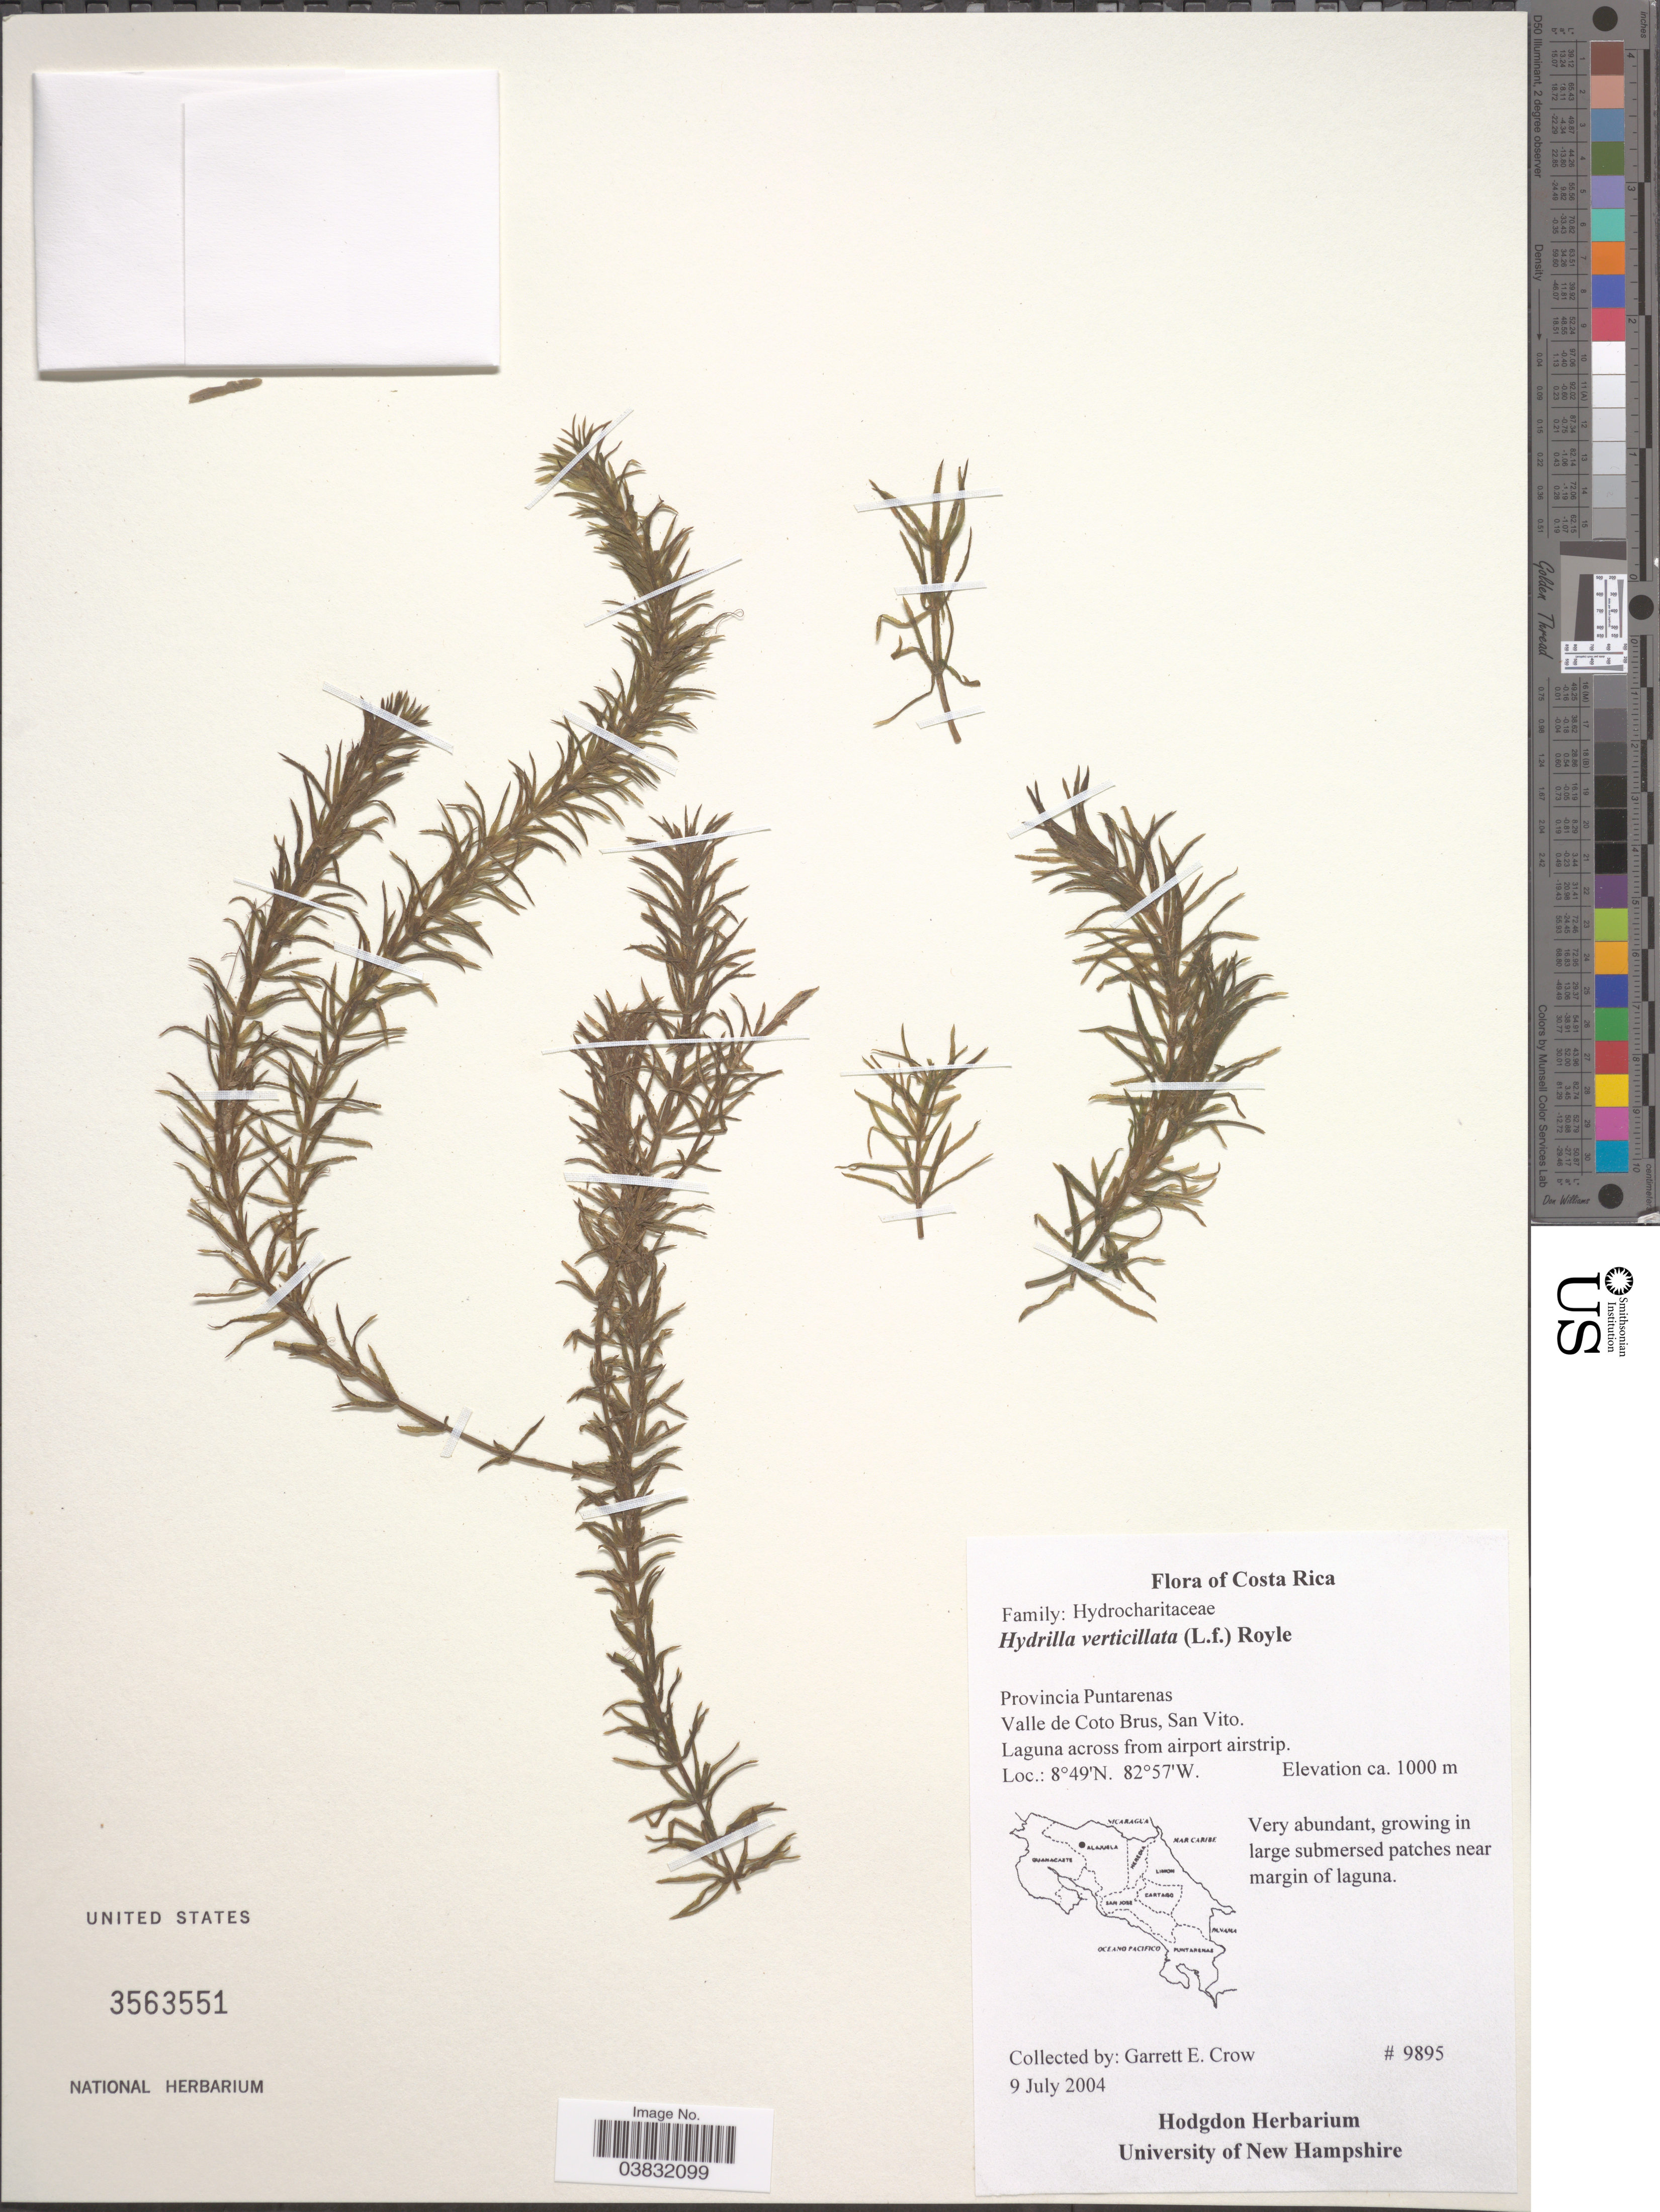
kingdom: Plantae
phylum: Tracheophyta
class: Liliopsida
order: Alismatales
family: Hydrocharitaceae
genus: Hydrilla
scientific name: Hydrilla verticillata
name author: (L. f.) Royle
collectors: G. E. Crow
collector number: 9895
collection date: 2004-07-09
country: Costa Rica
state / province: Puntarenas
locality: Valle de Coto Brus, San Vito. Laguna across from airport airstrip.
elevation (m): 1000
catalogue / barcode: US 3563551